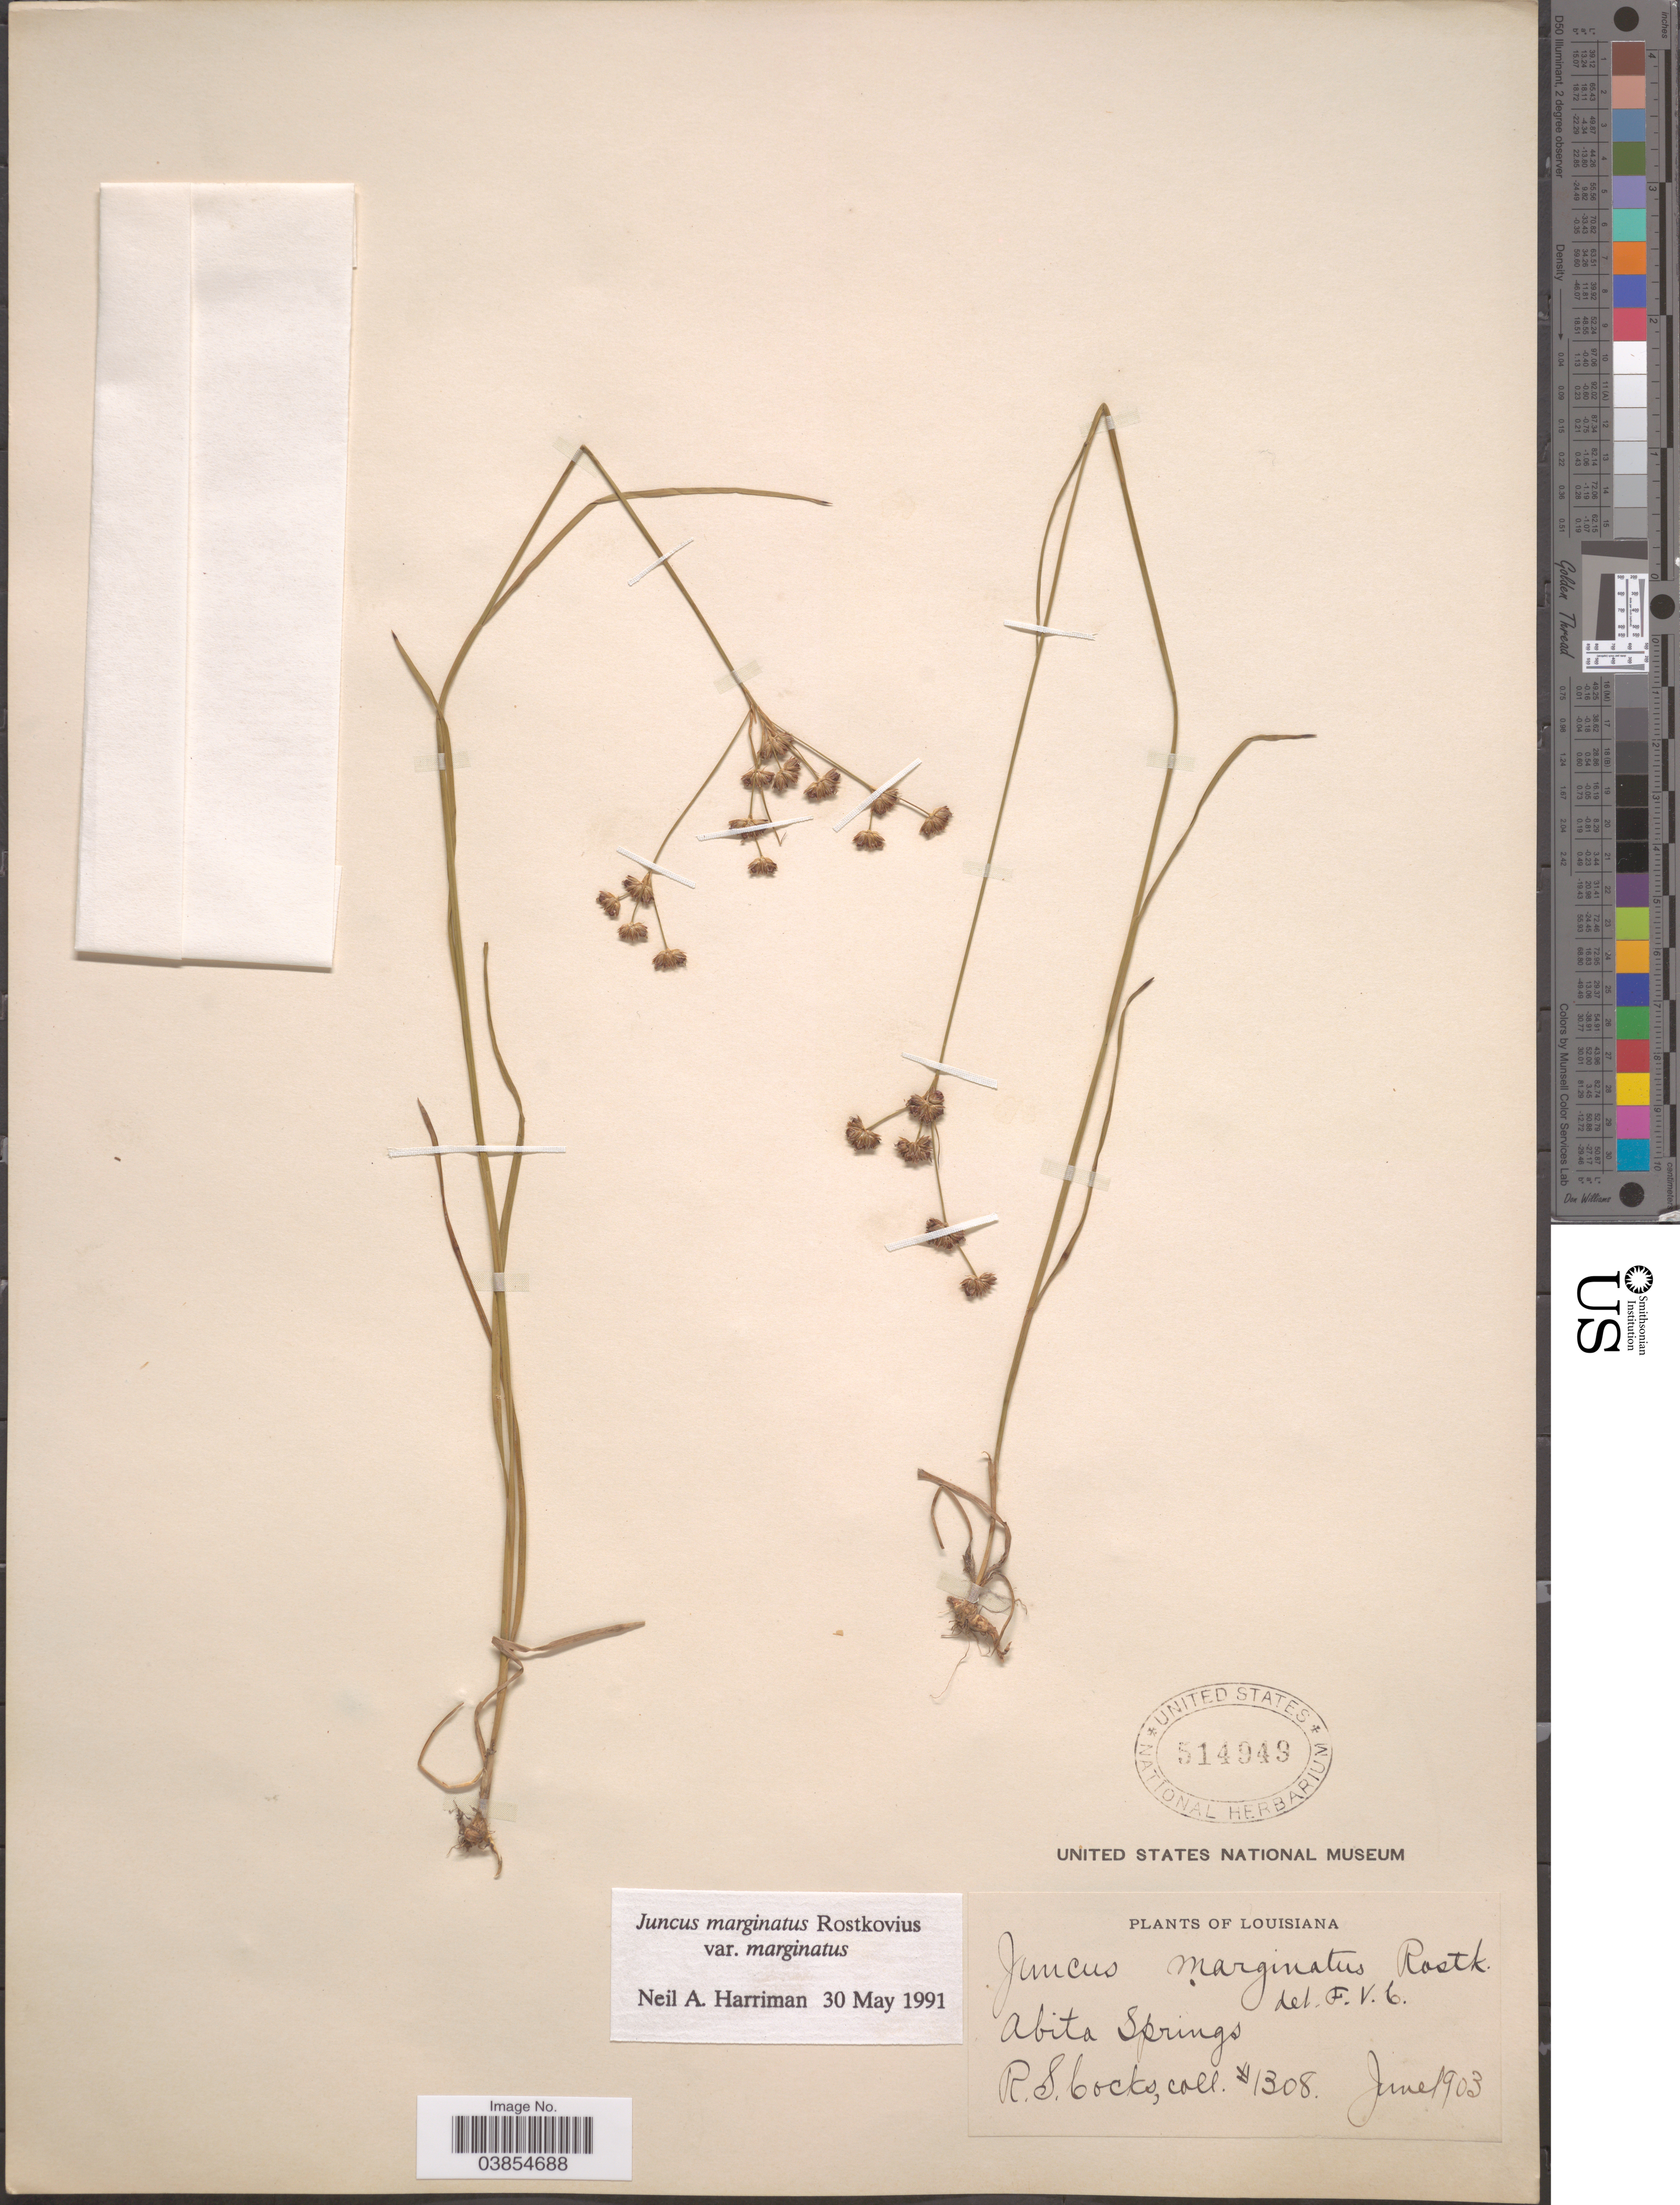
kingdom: Plantae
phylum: Tracheophyta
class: Liliopsida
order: Poales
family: Juncaceae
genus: Juncus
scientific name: Juncus marginatus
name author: Rostk.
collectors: R. Cocks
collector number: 1308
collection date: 1903-06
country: United States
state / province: Louisiana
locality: Abita Springs.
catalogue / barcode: US 514949